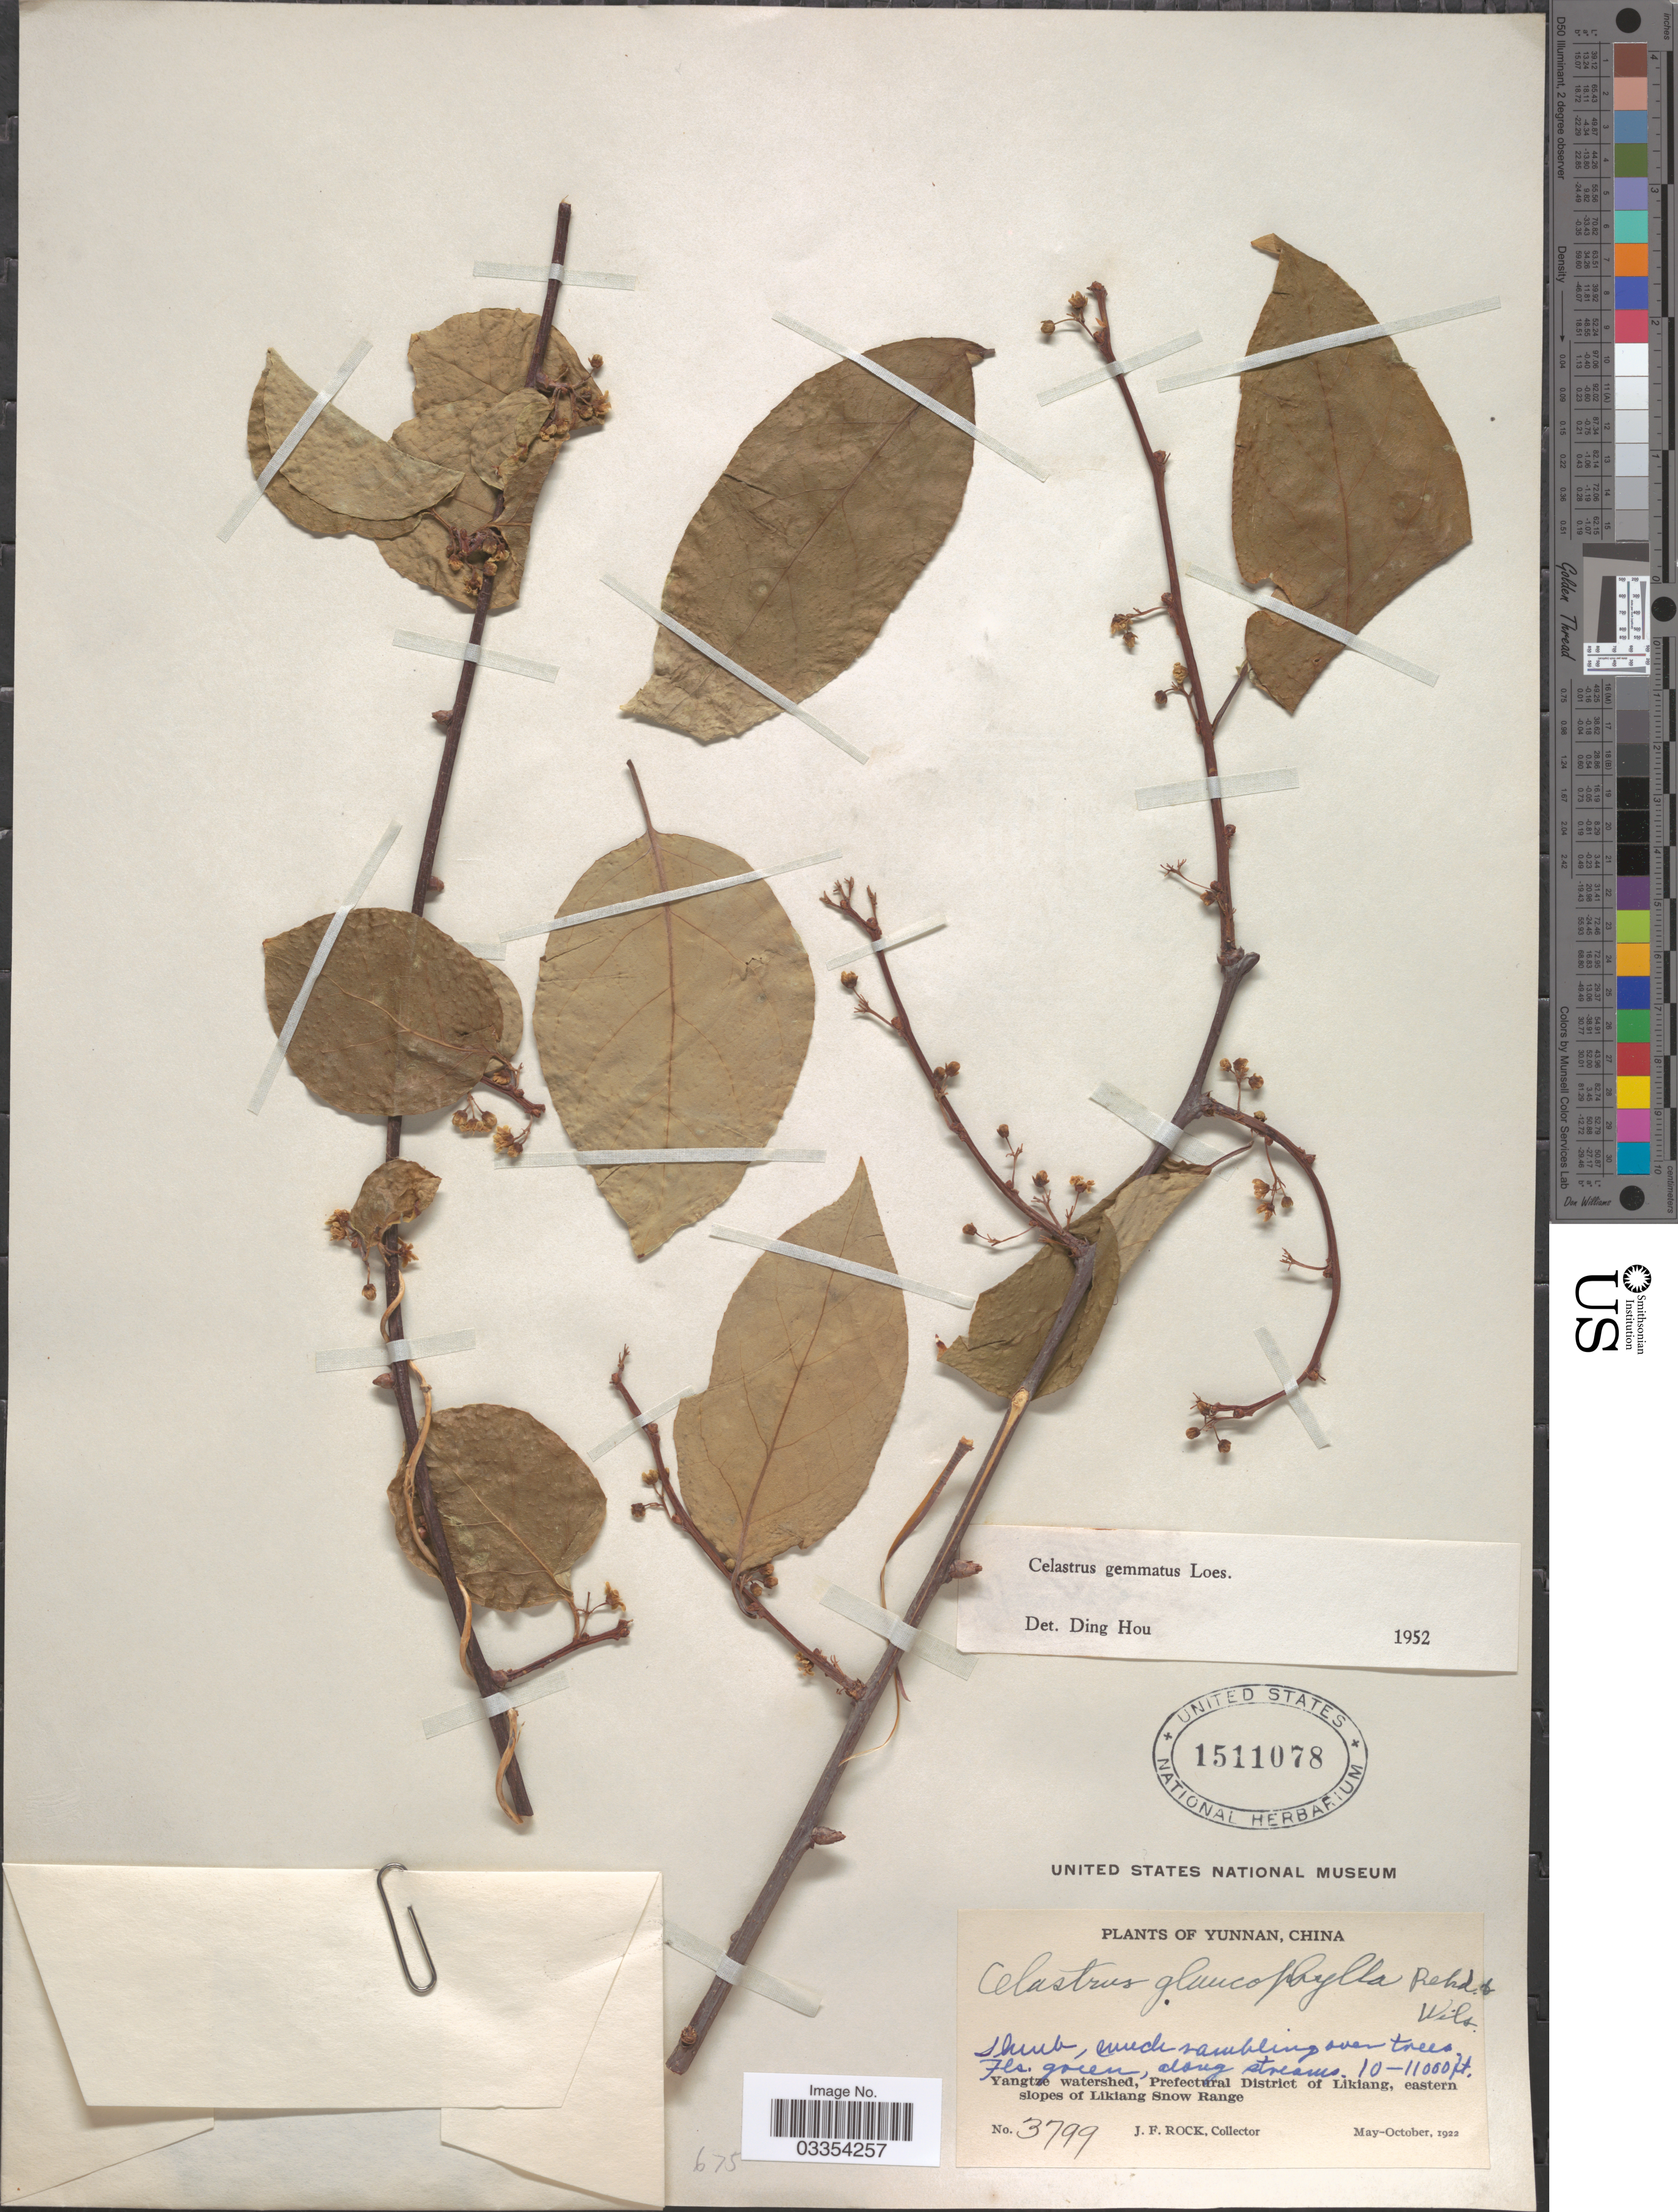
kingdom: Plantae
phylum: Tracheophyta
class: Magnoliopsida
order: Celastrales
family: Celastraceae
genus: Celastrus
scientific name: Celastrus gemmatus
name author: Loes.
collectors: J. Rock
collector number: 3799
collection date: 1922-05/1922-10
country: China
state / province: Yunnan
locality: Yangtze watershed, Prefectural District of Likiang, eastern slopes of Likiang Snow Range.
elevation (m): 3048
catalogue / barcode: US 1511078